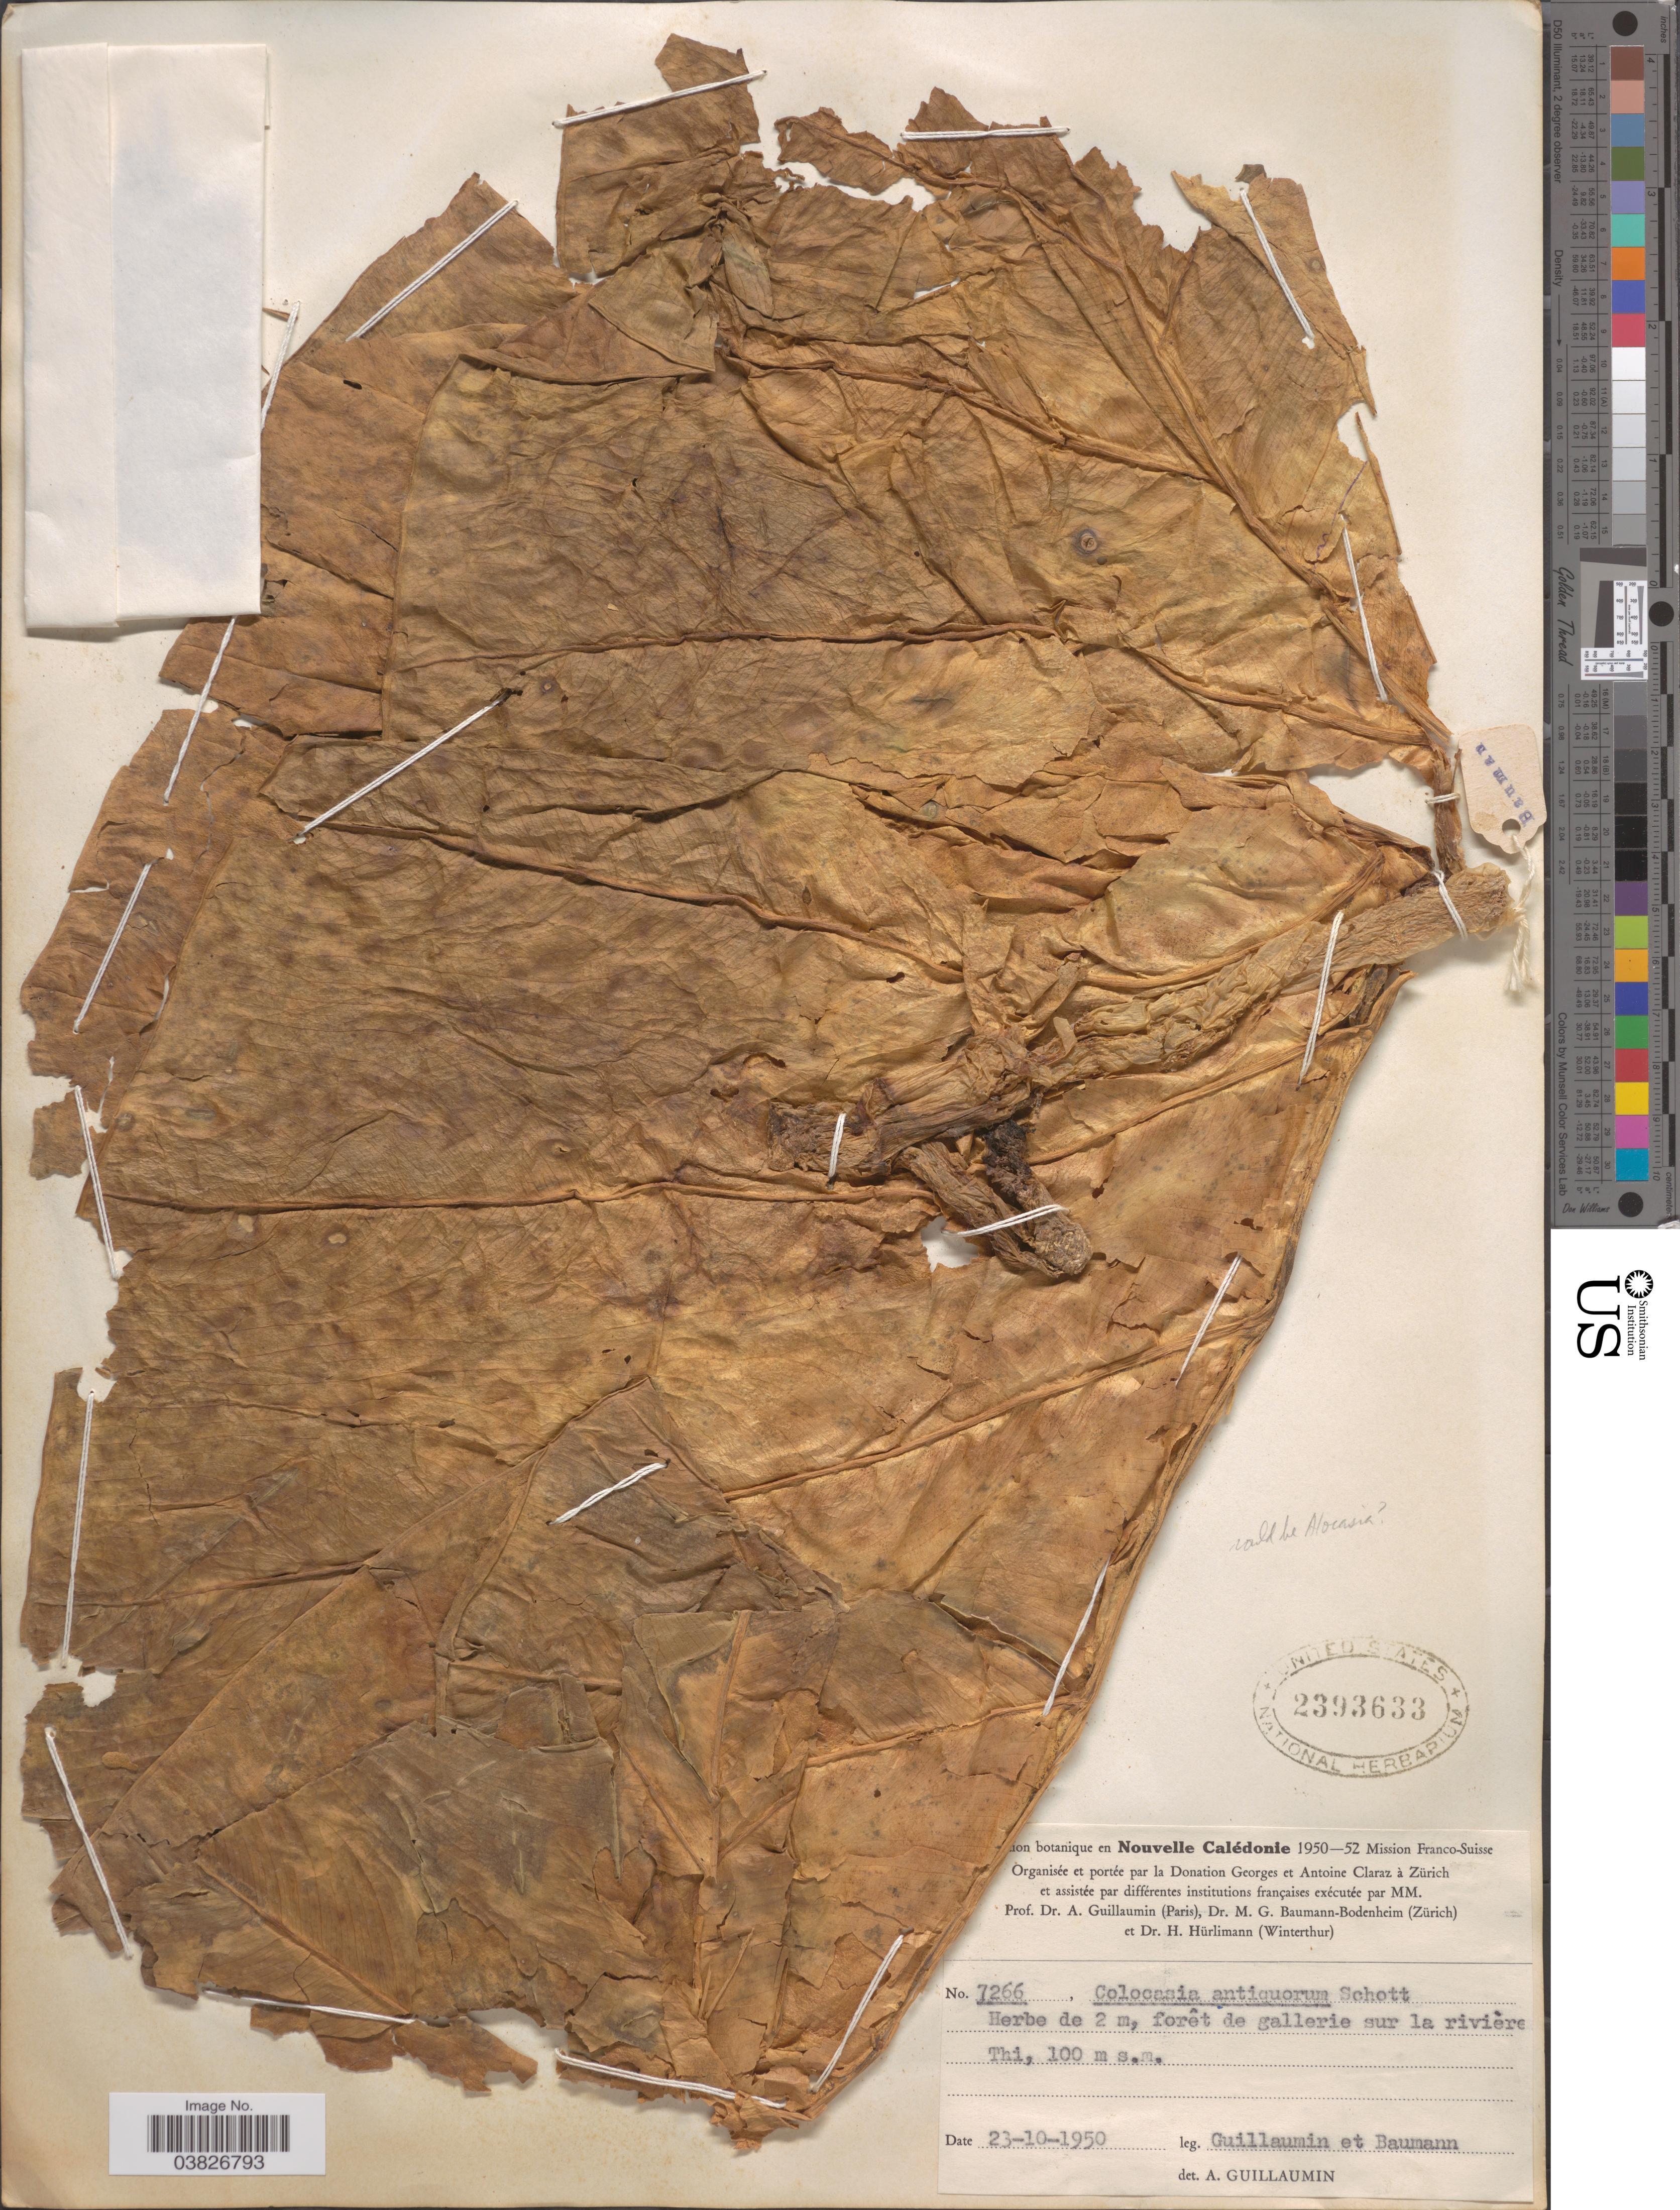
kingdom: Plantae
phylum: Tracheophyta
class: Liliopsida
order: Alismatales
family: Araceae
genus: Alocasia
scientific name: Alocasia macrorrhizos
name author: (L.) G. Don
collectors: A. Guillaumin & M. G. Baumann-Bodenheim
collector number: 7266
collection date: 1950-10-23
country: New Caledonia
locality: Nouvelle Calédonie. Forêt de gallerie sur la rivière Thi.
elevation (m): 100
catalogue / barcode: US 2393633